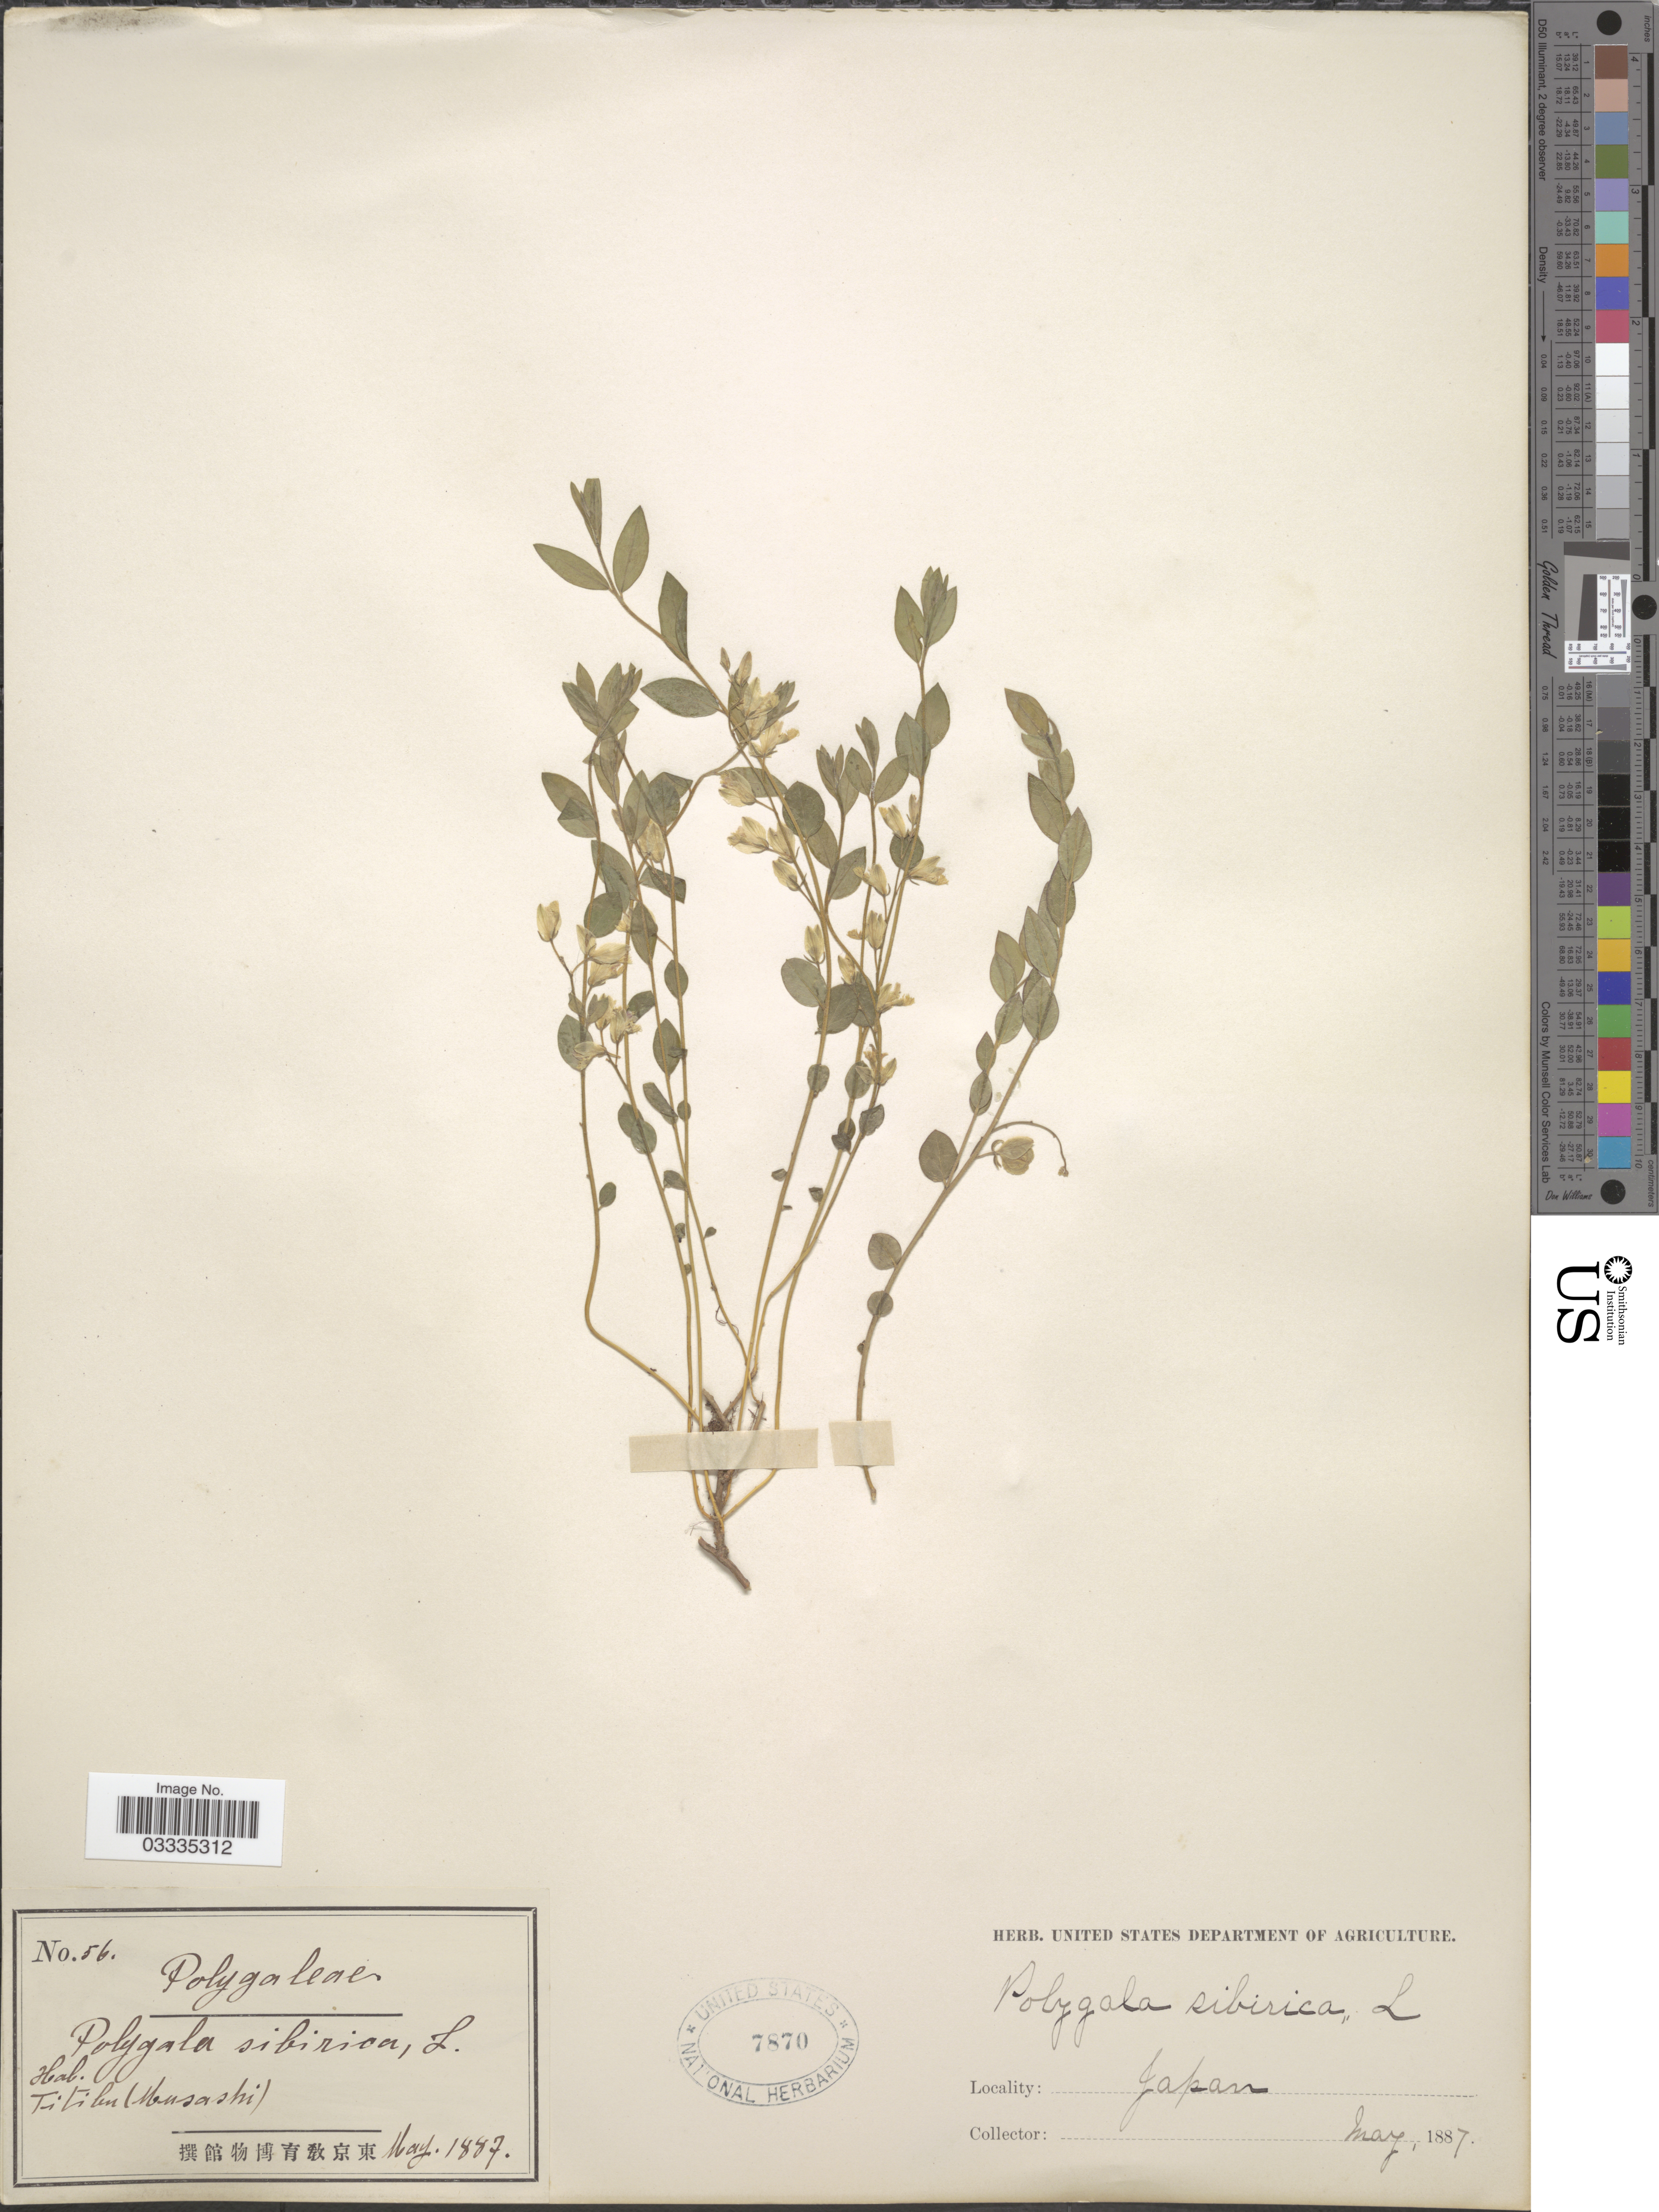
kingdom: Plantae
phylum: Tracheophyta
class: Magnoliopsida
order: Fabales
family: Polygalaceae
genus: Polygala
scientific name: Polygala sibirica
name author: L.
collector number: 56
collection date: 1887-05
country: Japan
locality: Titibu (Musashi)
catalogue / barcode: US 7870